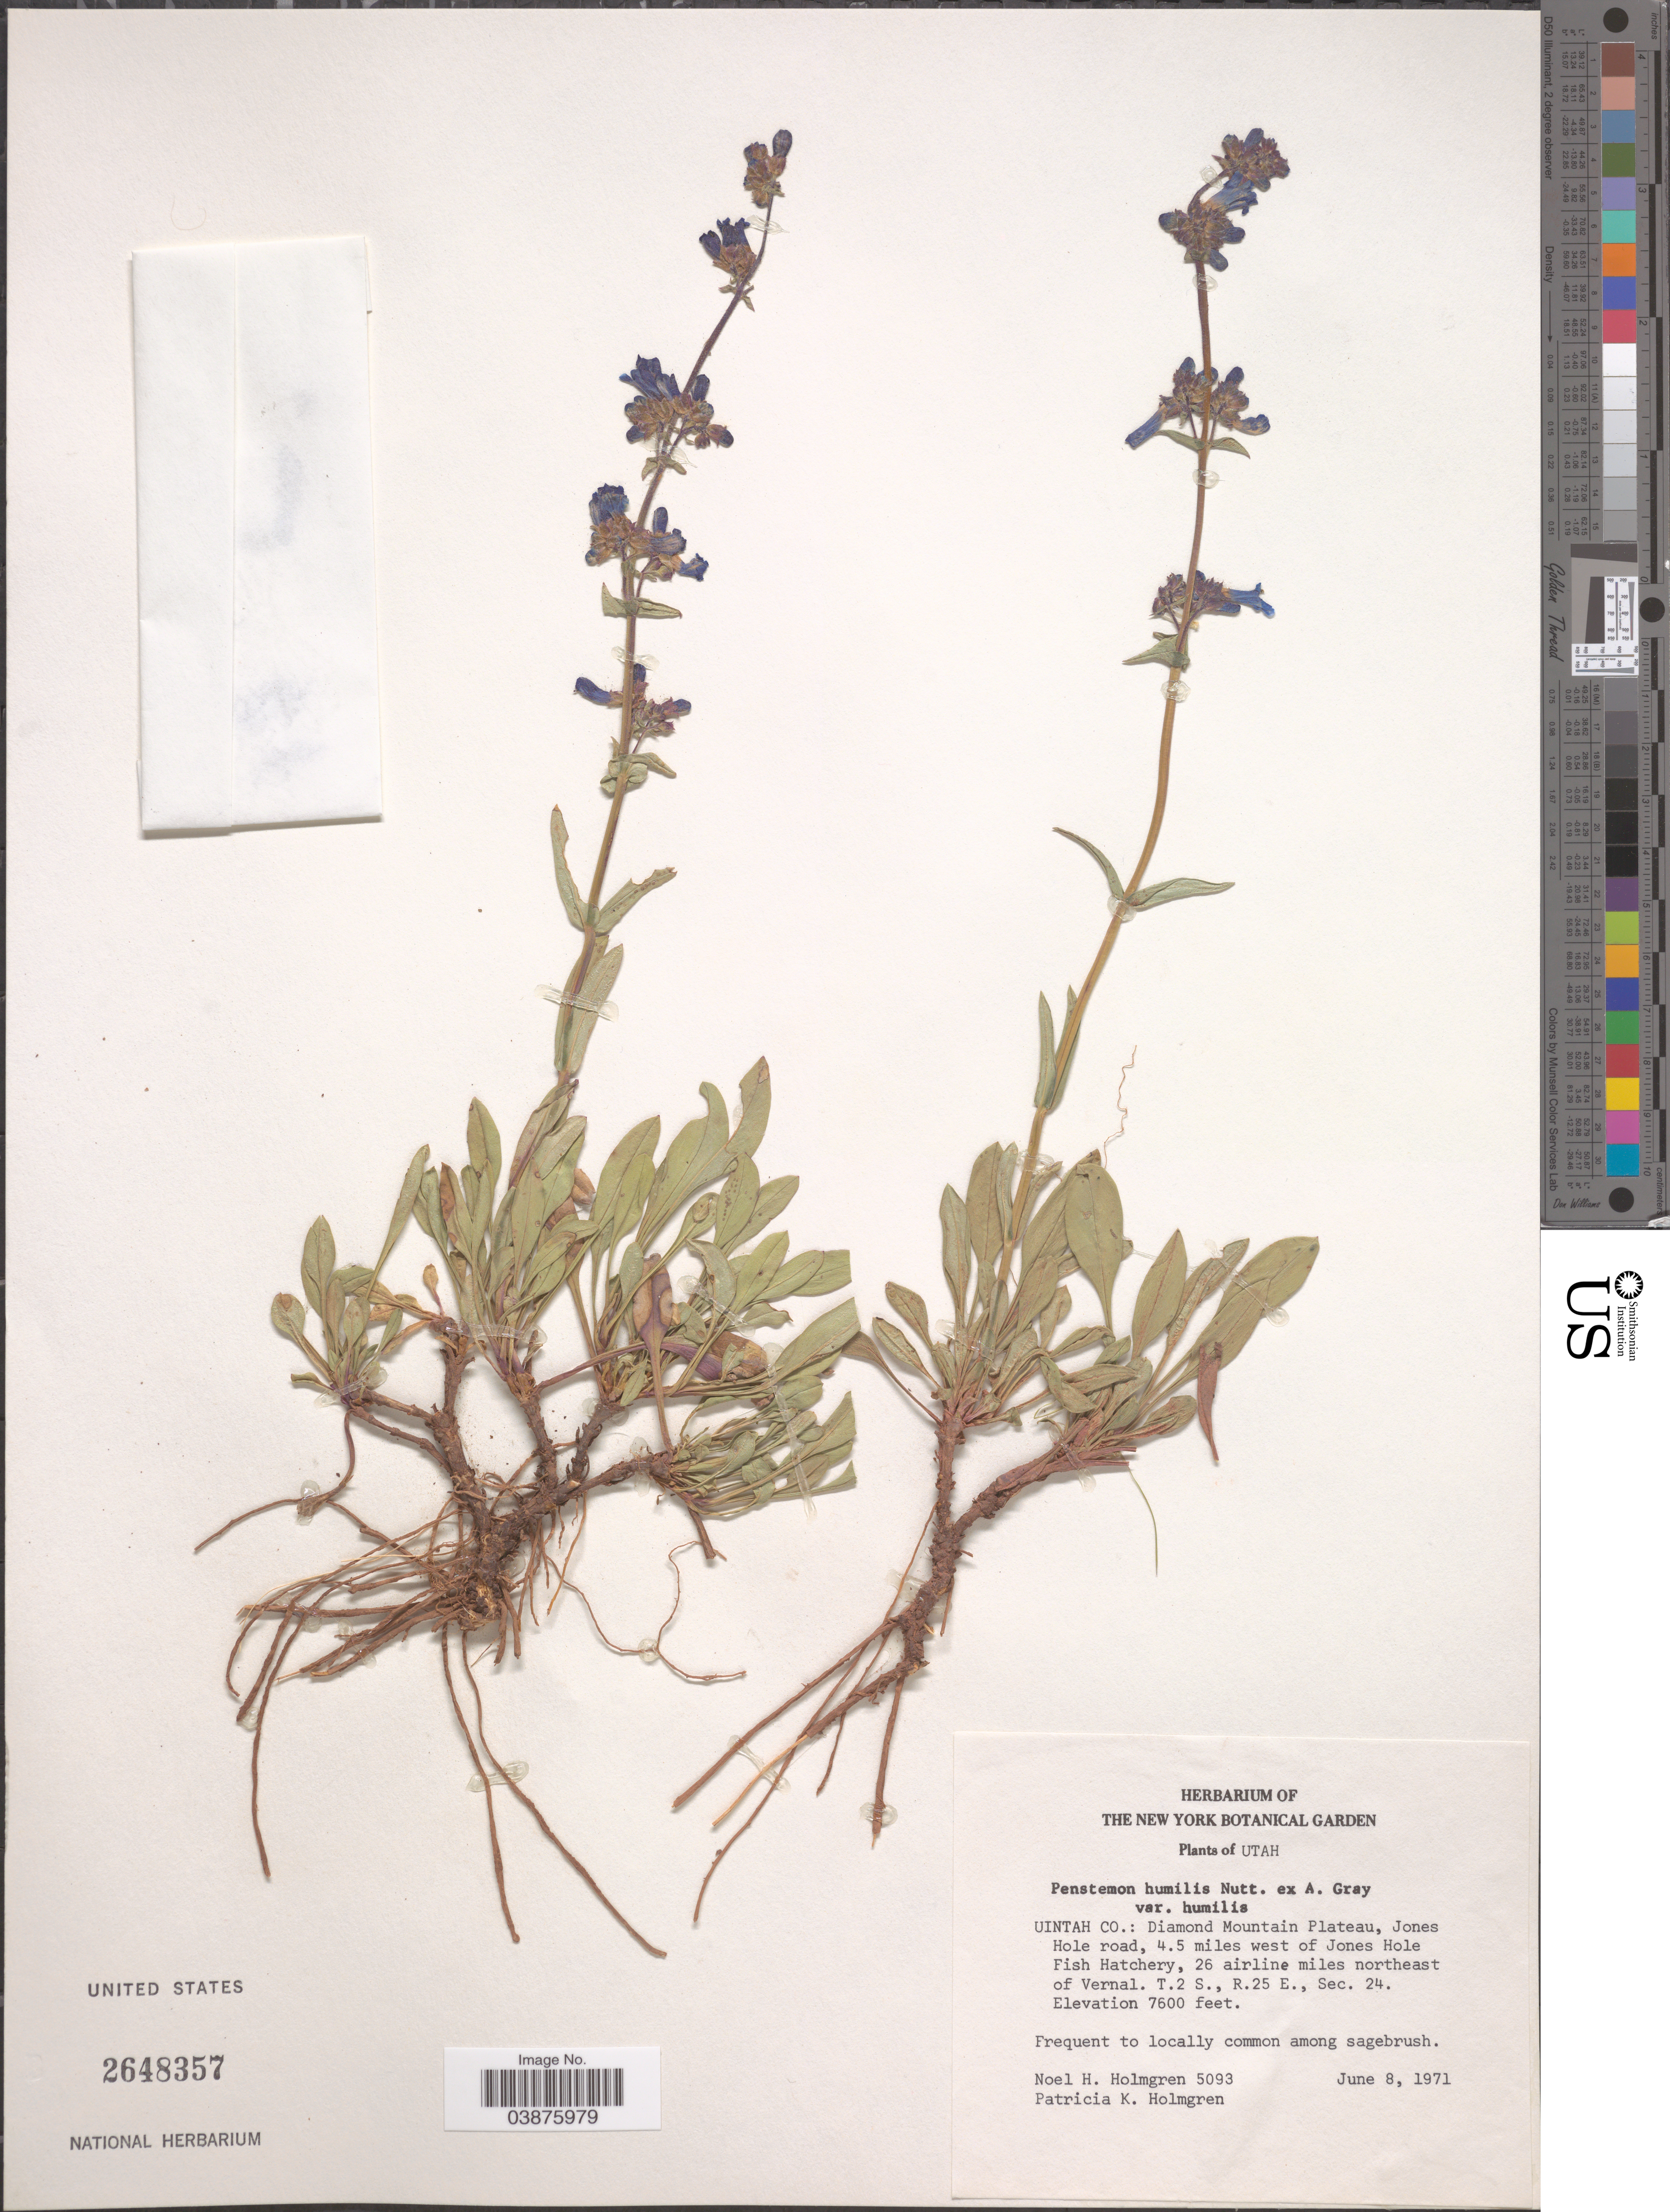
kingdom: Plantae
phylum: Tracheophyta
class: Magnoliopsida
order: Lamiales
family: Plantaginaceae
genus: Penstemon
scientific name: Penstemon humilis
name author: Nutt. ex A. Gray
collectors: N. H. Holmgren & P. K. Holmgren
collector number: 5093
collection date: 1971-06-08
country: United States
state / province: Utah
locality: Uintah Co.: Diamond Mountain Plateau, Jones Hole road, 4.5 miles west of Jones Hole Fish Hatchery, 26 airline miles northeast of Vernal. T.2 S., R.25 E., Sec. 24.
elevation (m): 2316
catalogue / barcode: US 2648357